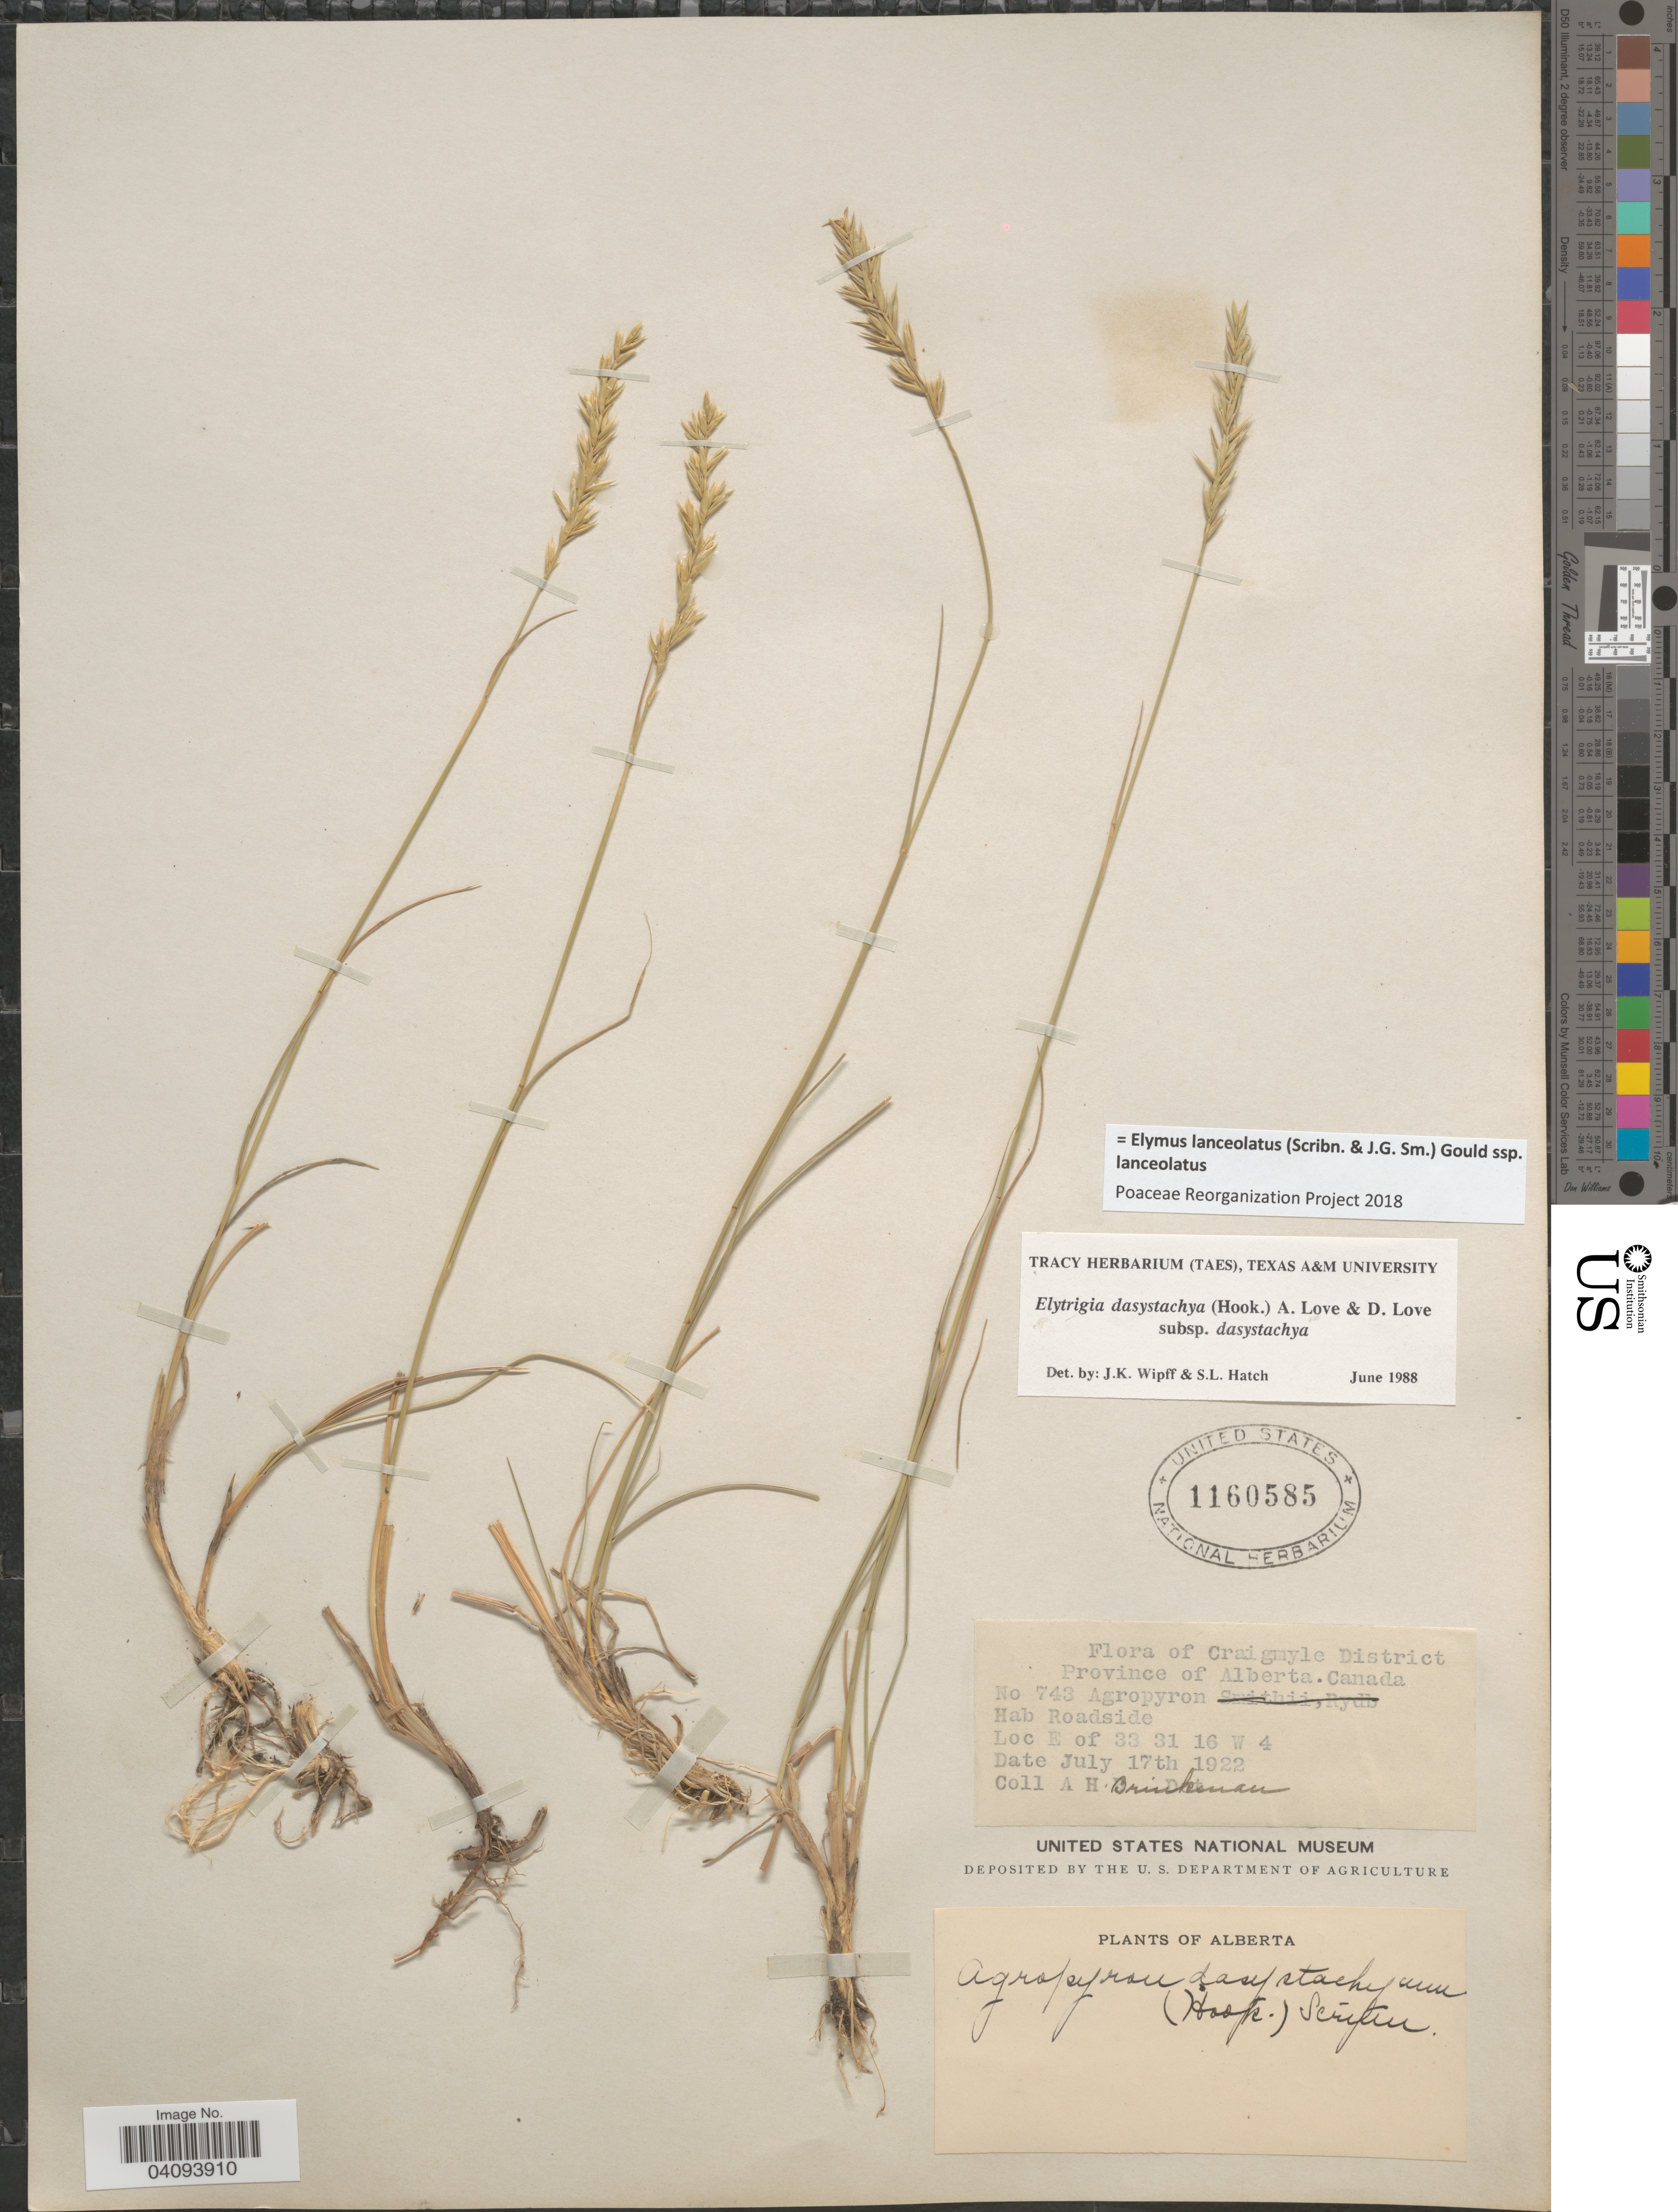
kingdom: Plantae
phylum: Tracheophyta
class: Liliopsida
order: Poales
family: Poaceae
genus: Elymus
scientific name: Elymus lanceolatus subsp. lanceolatus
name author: (Scribn. & J.G. Sm.) Gould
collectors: A. Brinkman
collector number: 743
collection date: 1922-07-17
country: Canada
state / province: Alberta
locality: Craigmyle District. E of 33 31 16 W 4.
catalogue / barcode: US 1160585